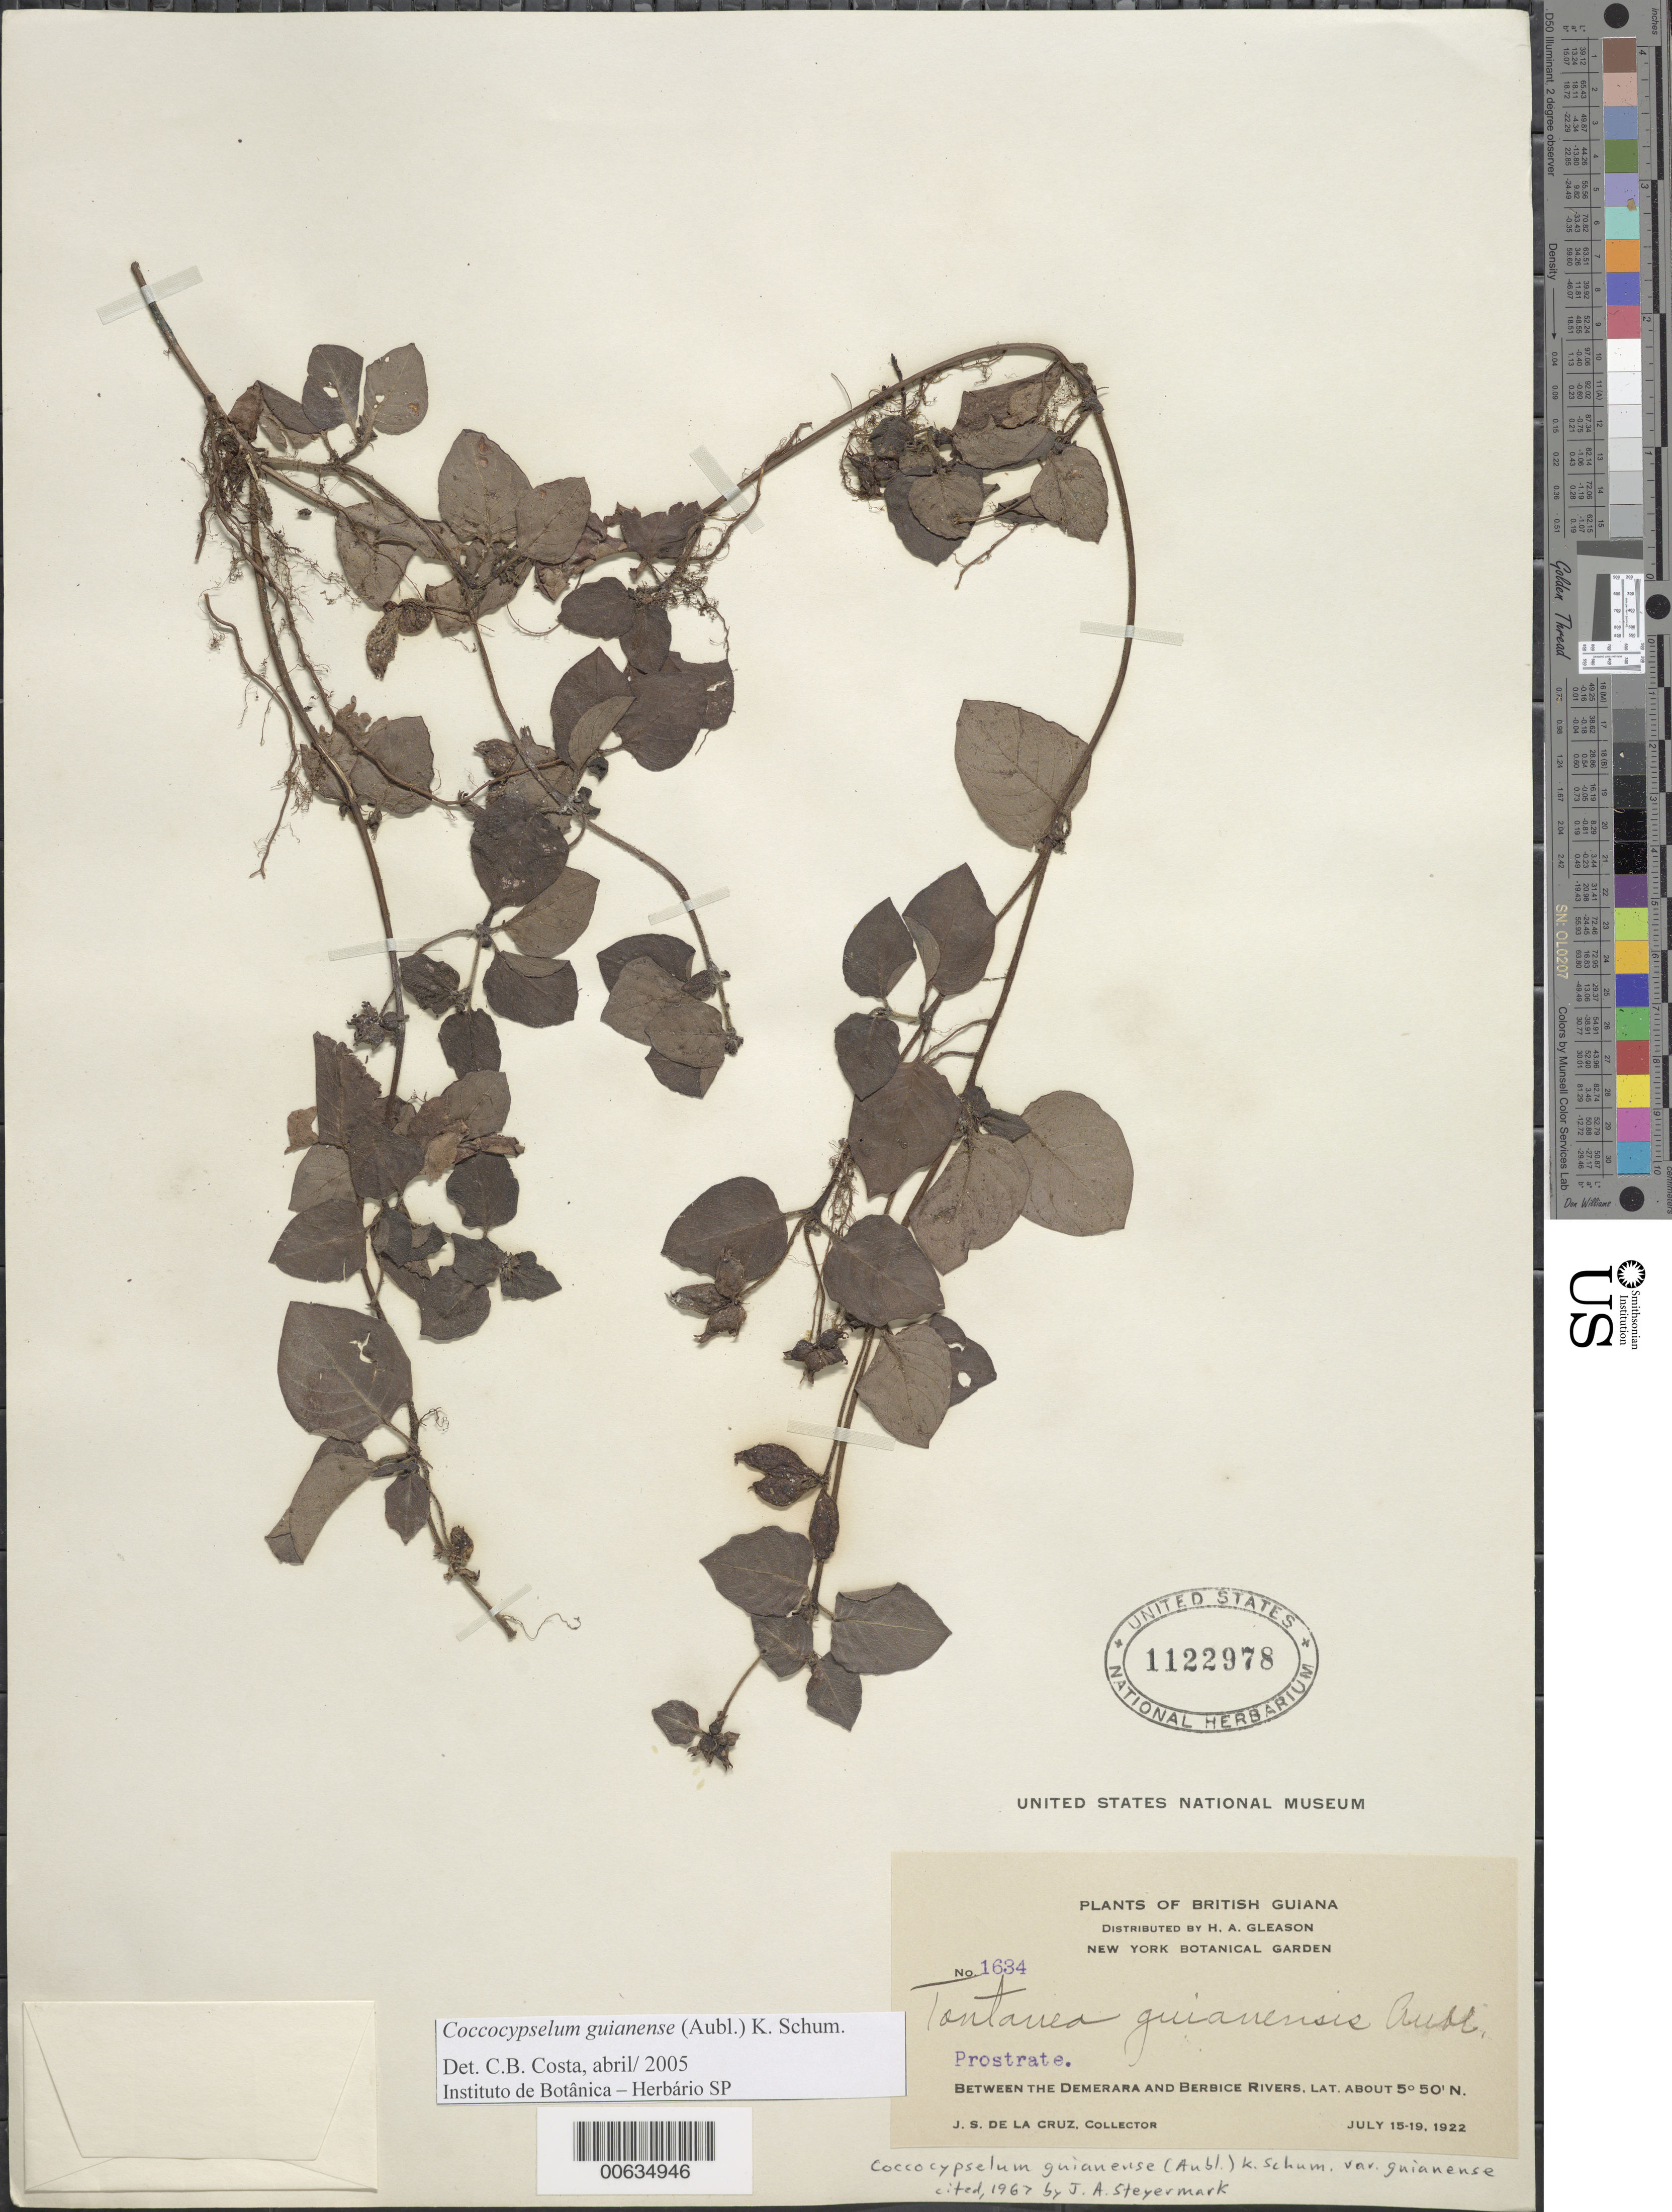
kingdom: Plantae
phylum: Tracheophyta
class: Magnoliopsida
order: Gentianales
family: Rubiaceae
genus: Coccocypselum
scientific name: Coccocypselum guianense var. guianense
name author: (Aubl.) K. Schum.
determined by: Steyermark, Julian A., (VEN)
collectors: J. S. de la Cruz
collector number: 1634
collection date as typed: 15-Jul-22 to 19-Jul-22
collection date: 1922-07-15/1922-07-19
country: Guyana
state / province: U. Demerara-Berbice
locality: Demerara River to the Berbice River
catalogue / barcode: US 1122978